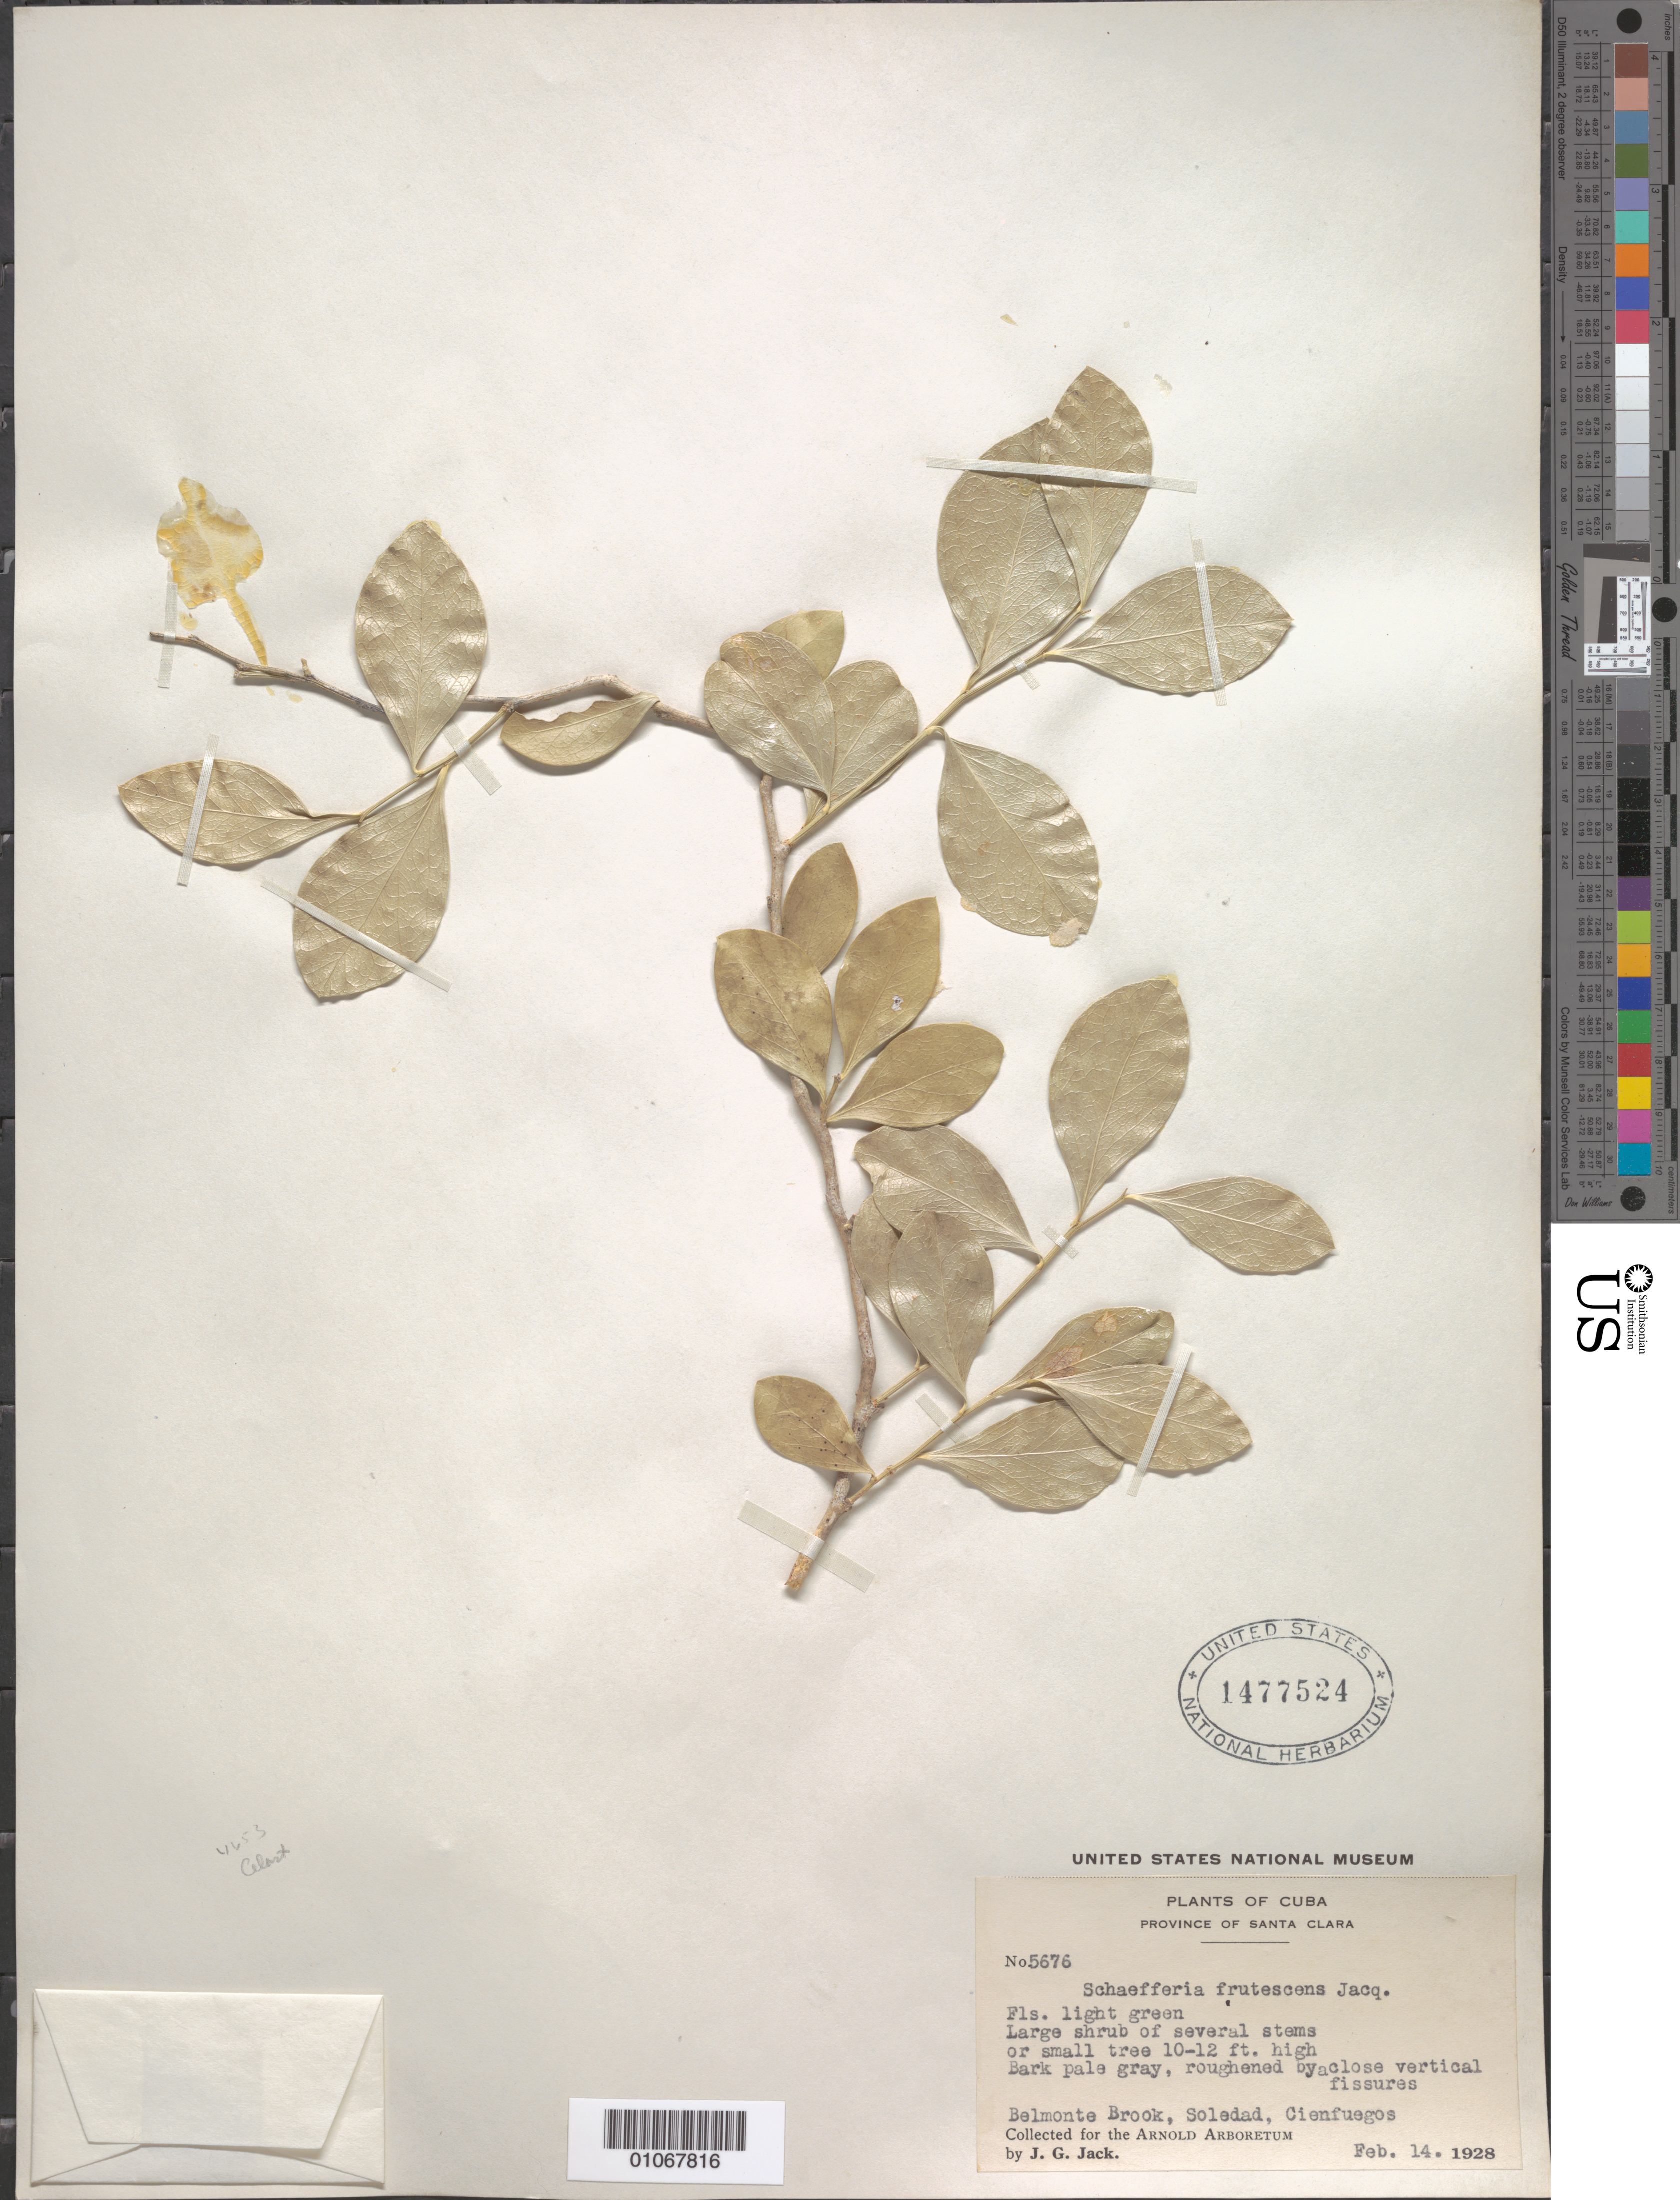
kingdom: Plantae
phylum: Tracheophyta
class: Magnoliopsida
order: Celastrales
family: Celastraceae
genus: Schaefferia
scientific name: Schaefferia frutescens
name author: Jacq.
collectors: J. G. Jack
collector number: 5676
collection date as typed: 14 Feb 1928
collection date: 1928-02-14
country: Cuba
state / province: Cienfuegos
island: Cuba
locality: Belmonte Brook, Soledad, Cienfuegos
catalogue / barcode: US 1477524